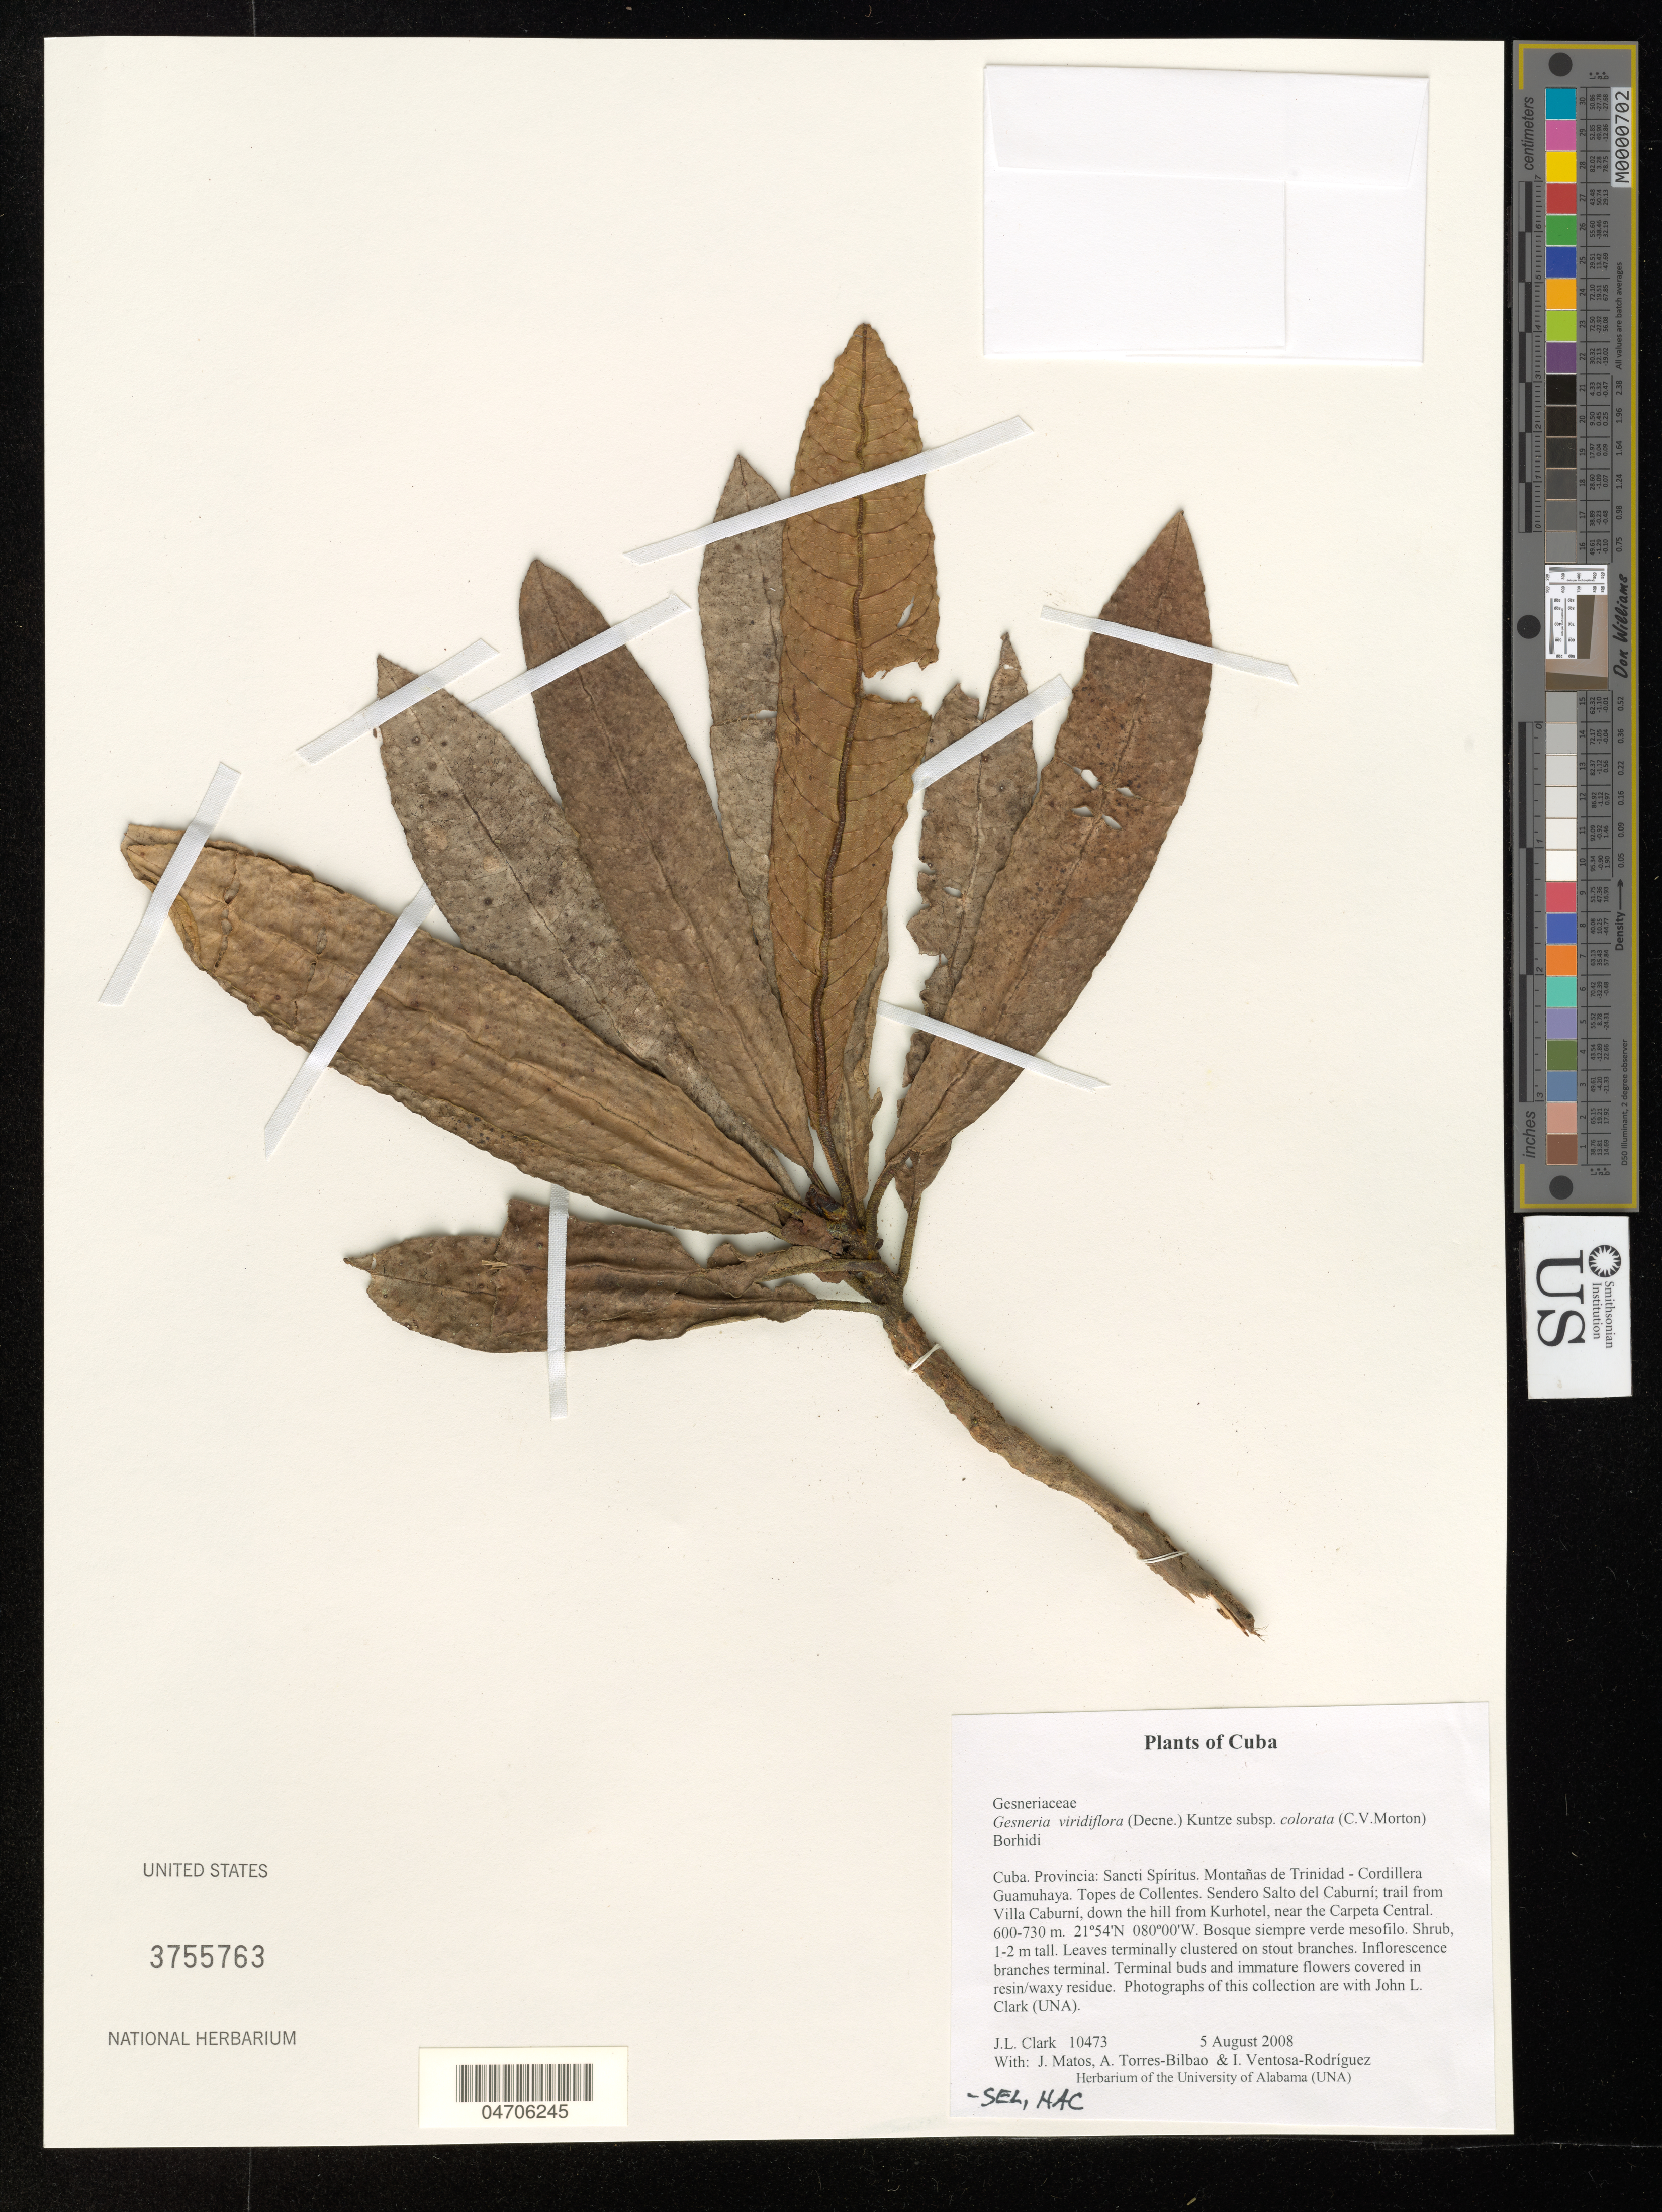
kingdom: Plantae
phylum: Tracheophyta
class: Magnoliopsida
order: Lamiales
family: Gesneriaceae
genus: Gesneria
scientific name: Gesneria viridiflora subsp. colorata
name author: (C.V. Morton) Borhidi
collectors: J. L. Clark, J. Matos, A. Torres-Bilbao & I. Ventosa-Rodríquez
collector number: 10473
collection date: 2008-08-05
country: Cuba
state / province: Sancti Spíritus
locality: Montañas de Trinidad - Cordillera Guamuhaya. Topes de Collentes. Sendero Salto del Caburní; trail from Villa Caburní, down the hill from Kurhotel, near the Carpeta Central.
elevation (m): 600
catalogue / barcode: US 3755763